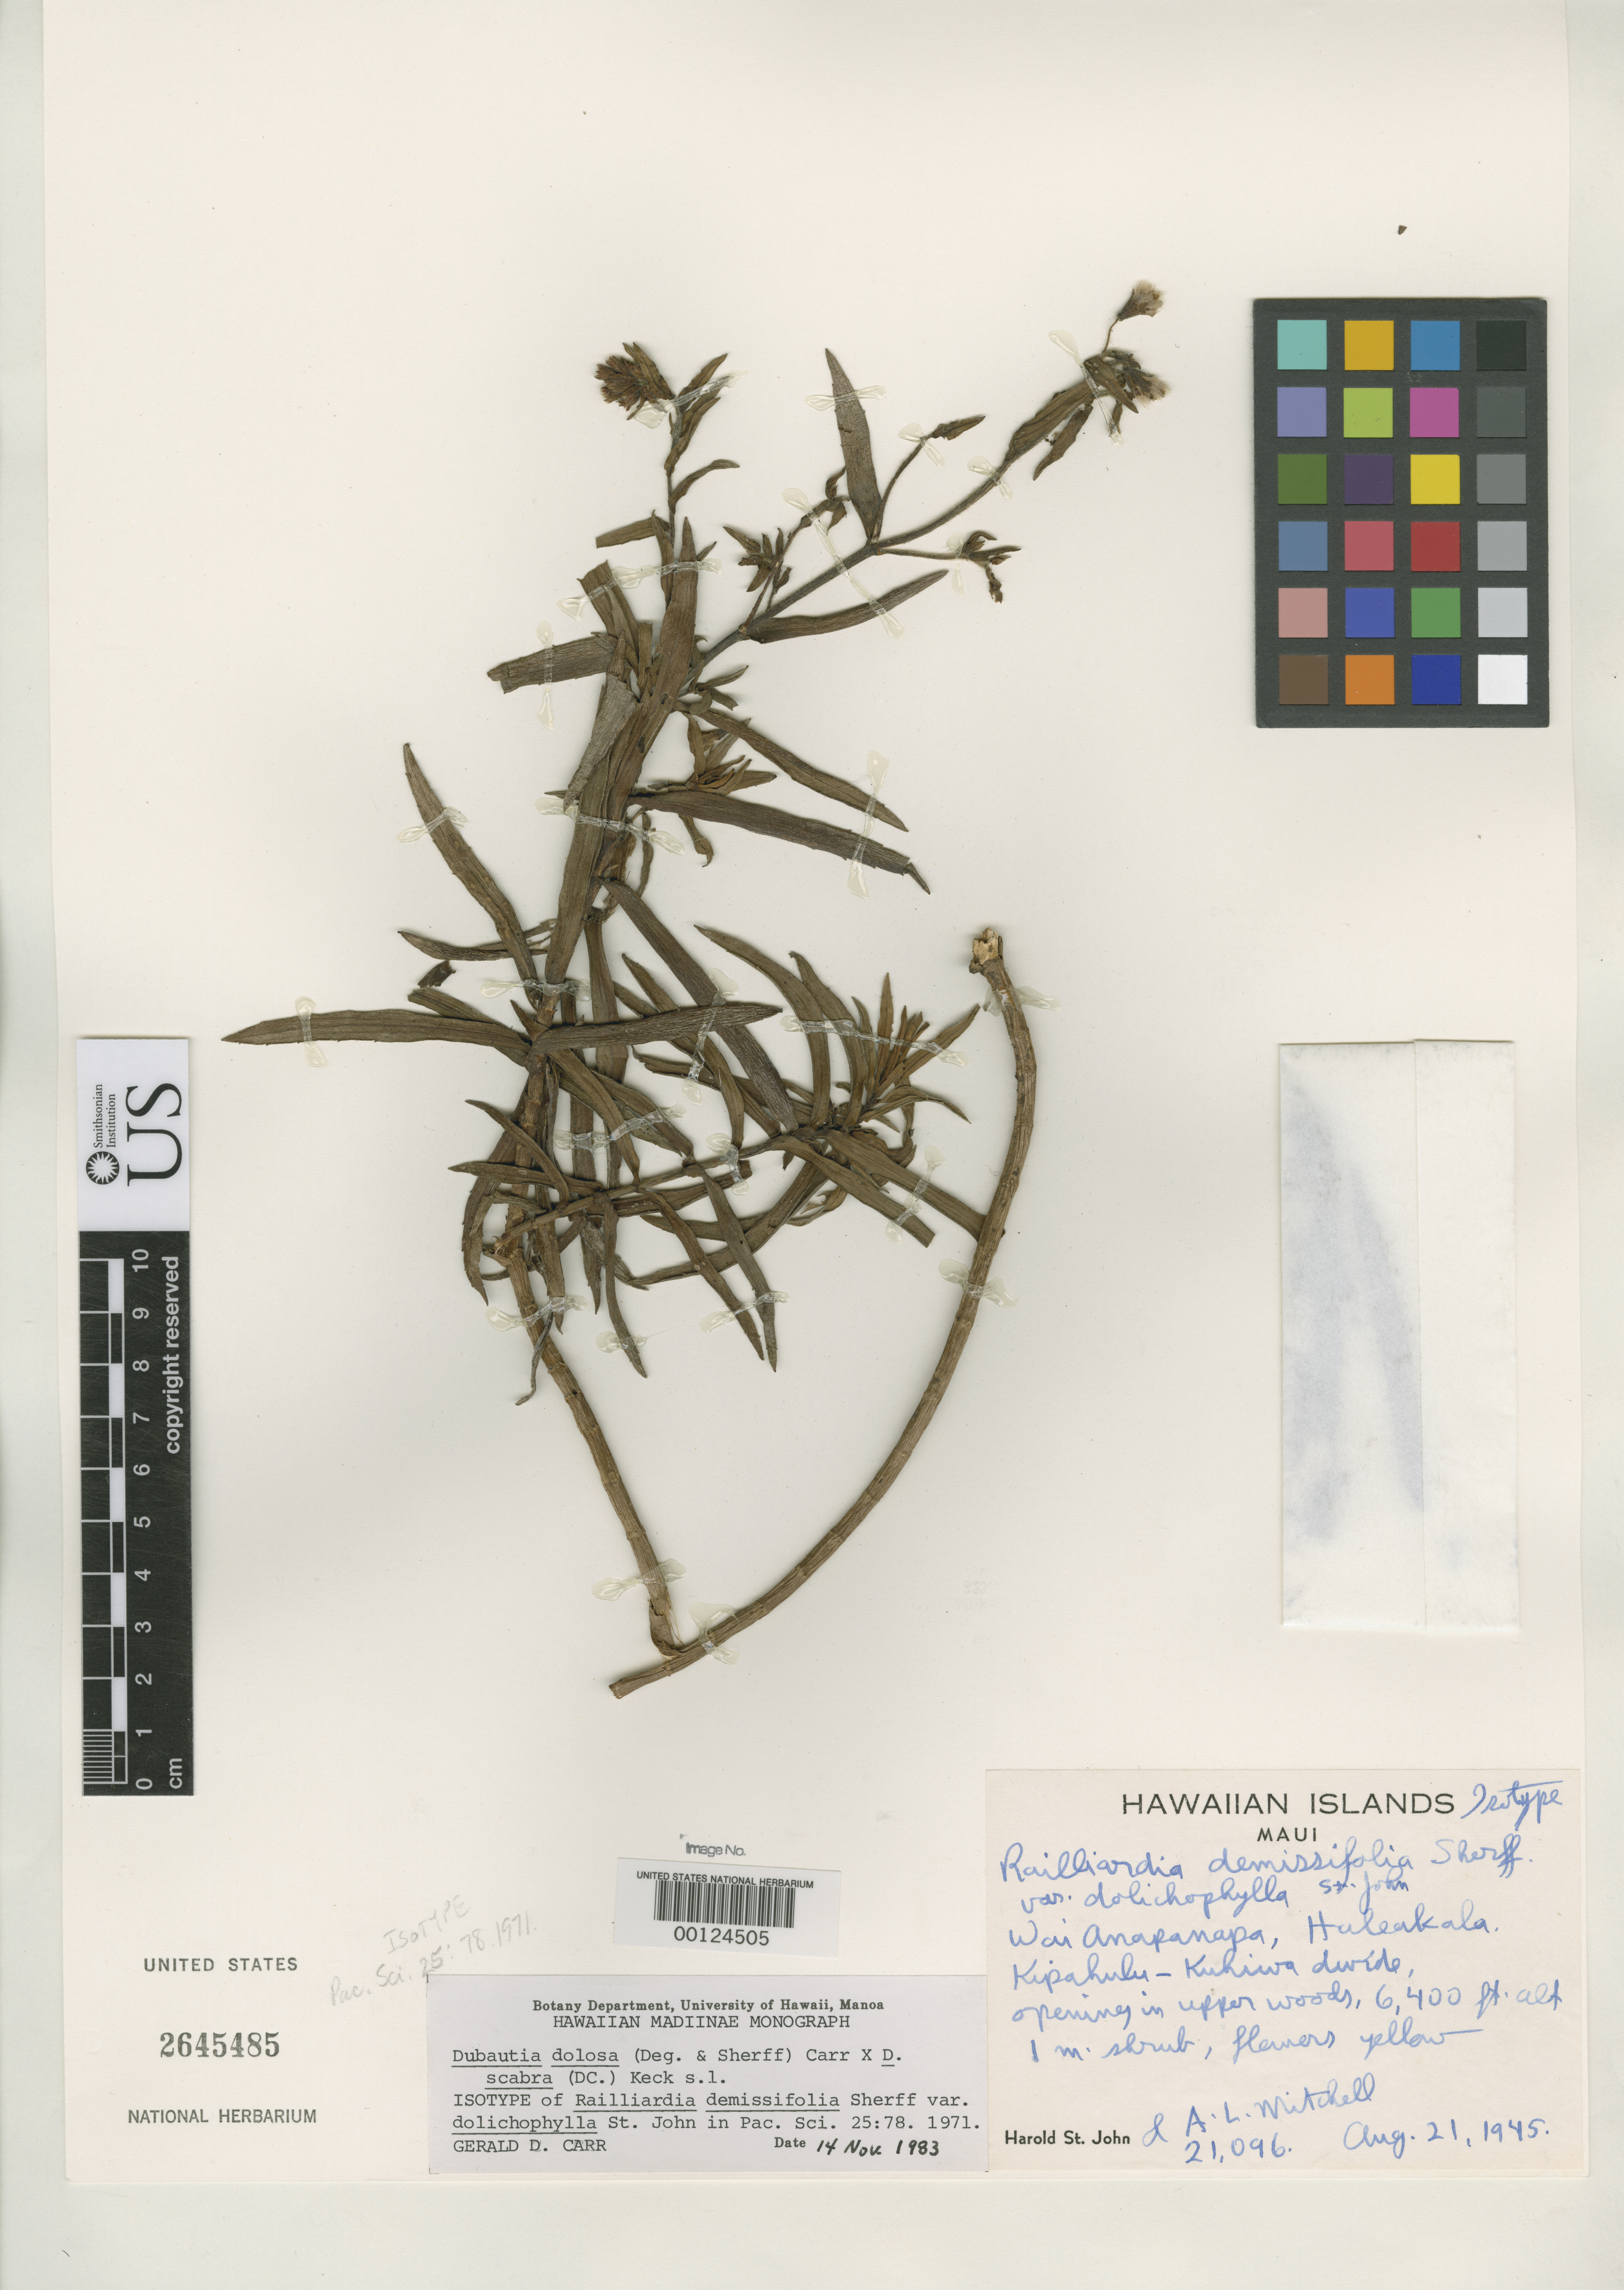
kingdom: Plantae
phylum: Tracheophyta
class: Magnoliopsida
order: Asterales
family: Asteraceae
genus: Railliardia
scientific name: Railliardia demissifolia var. dolichophylla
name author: H. St. John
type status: Isotype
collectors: H. St. John & A. Mitchell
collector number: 21096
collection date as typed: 21 Aug 1945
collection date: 1945-08-21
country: United States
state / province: Hawaii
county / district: Maui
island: Maui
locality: Wai Anapanapa of Kipahulu-Kuhiwa Divide on Haleakala Mt.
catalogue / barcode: US 2645485